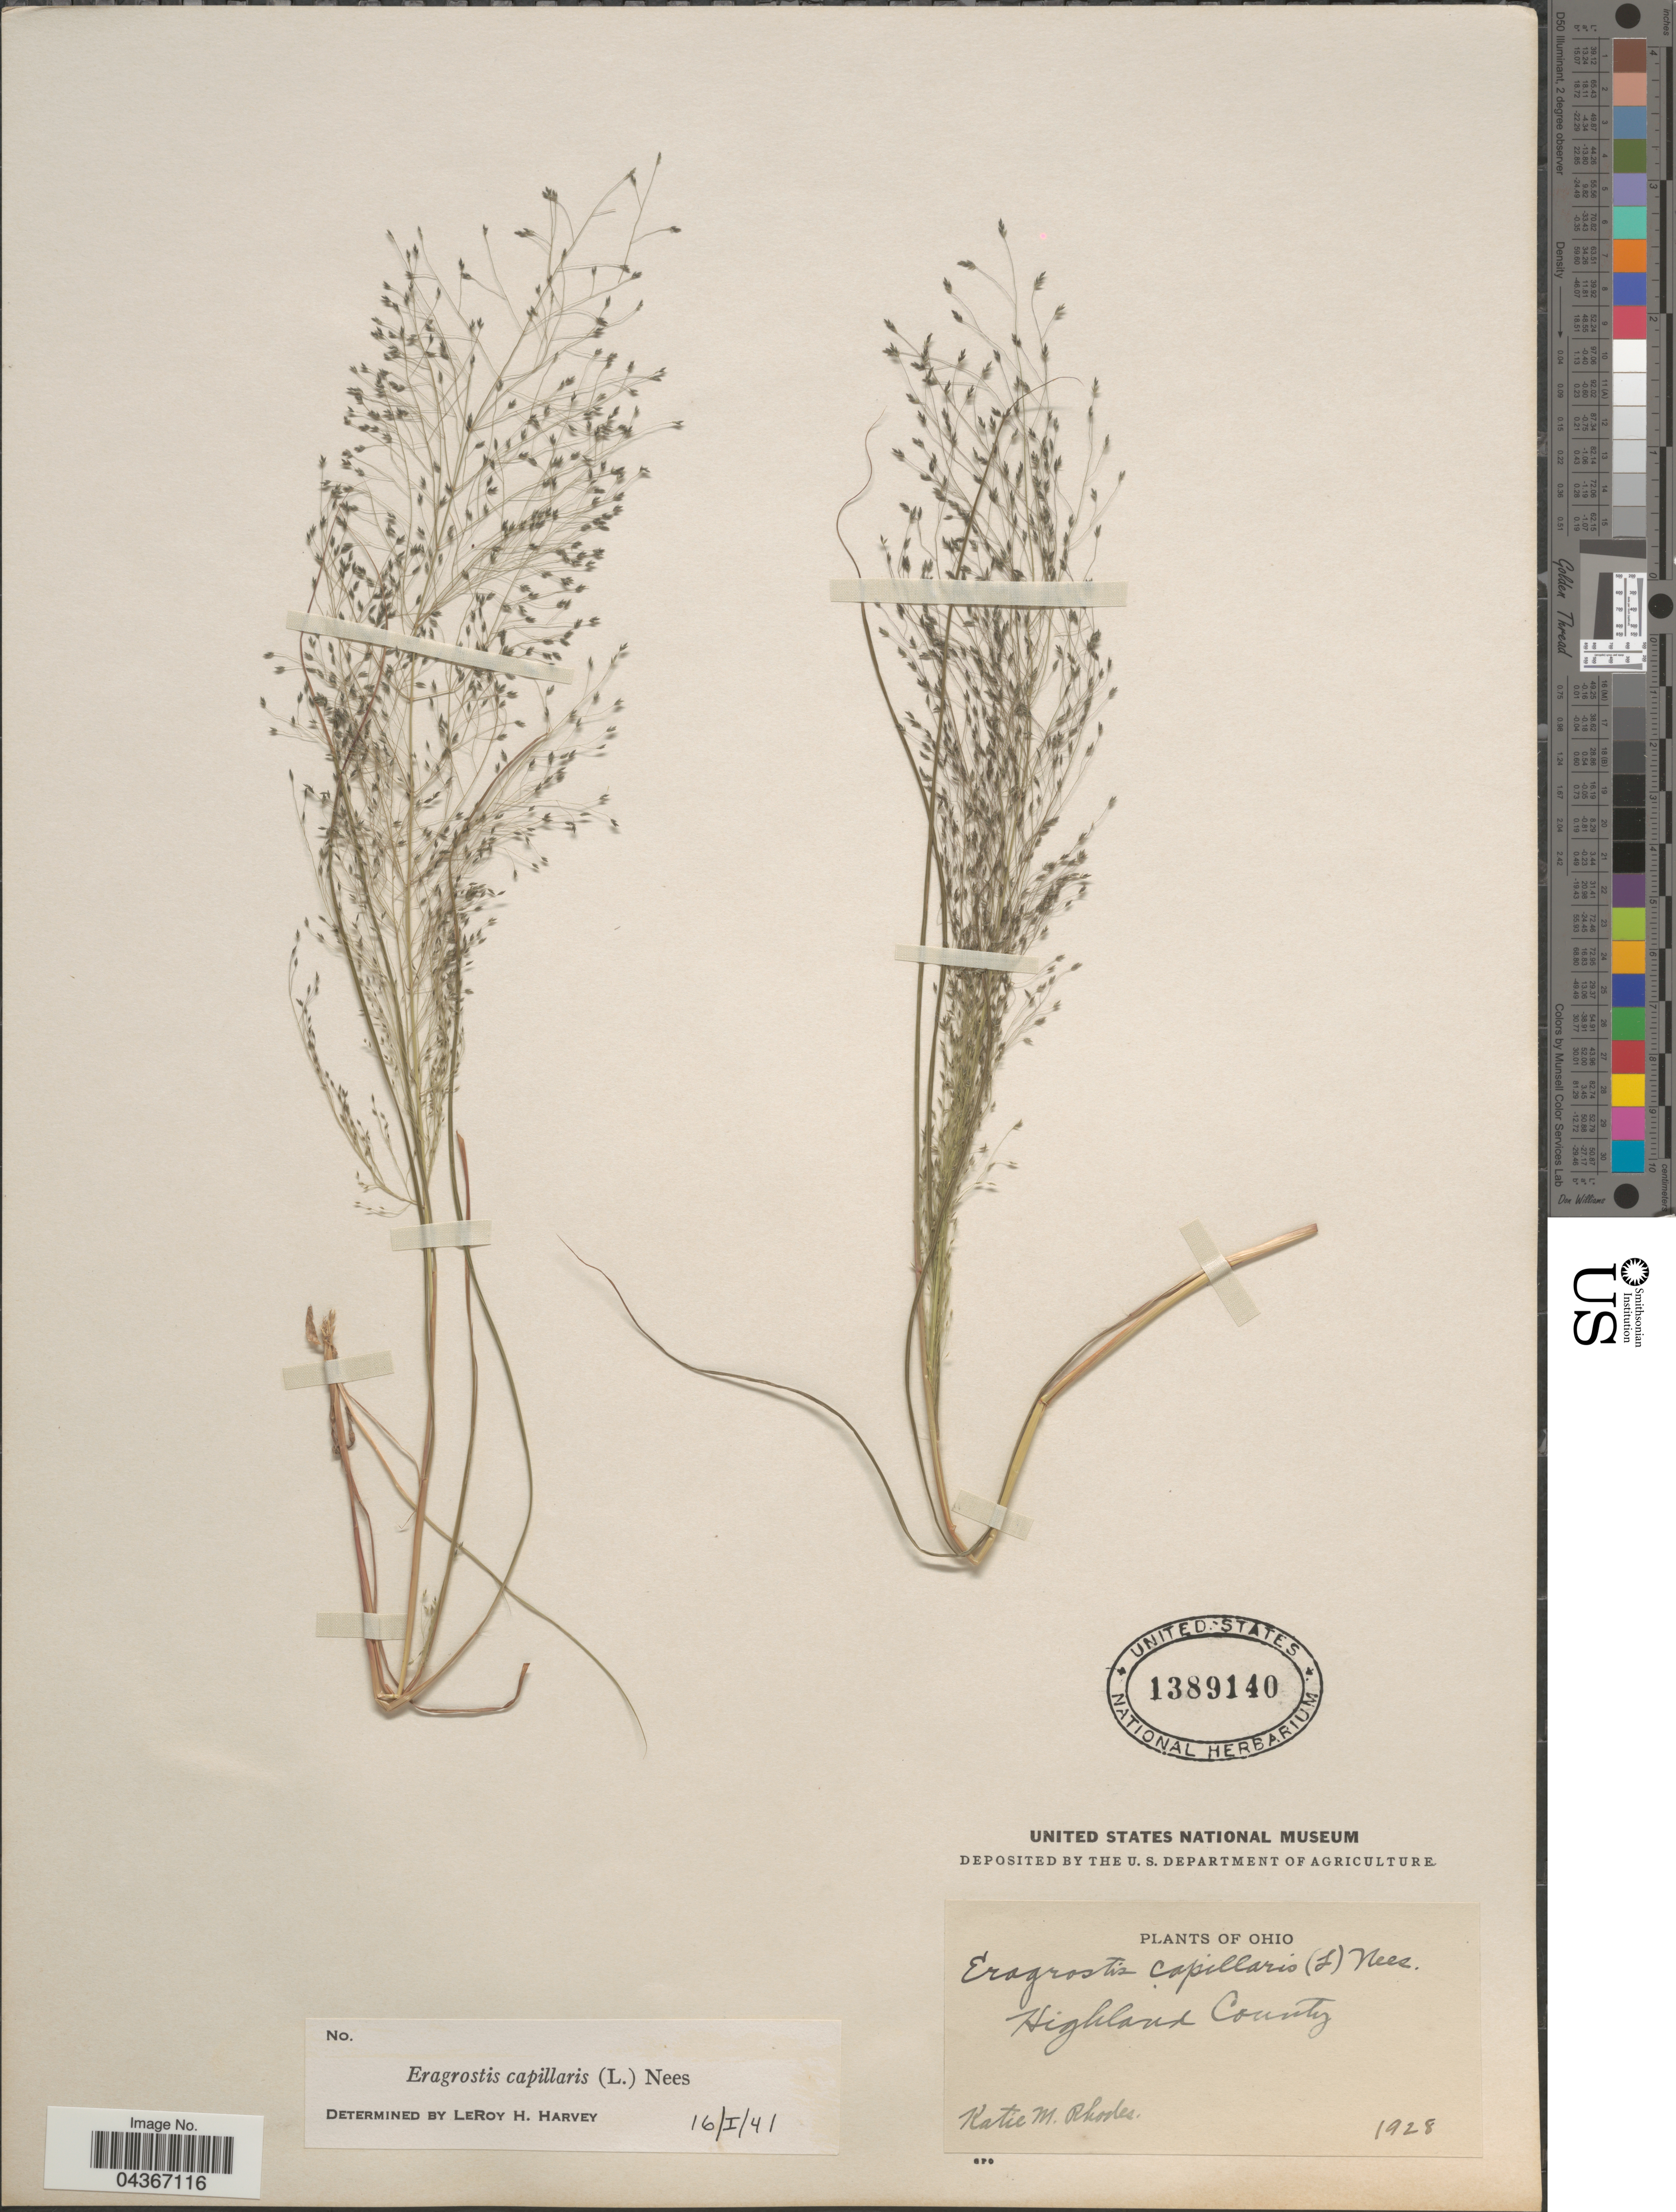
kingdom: Plantae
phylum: Tracheophyta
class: Liliopsida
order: Poales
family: Poaceae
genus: Eragrostis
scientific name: Eragrostis capillaris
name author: (L.) Nees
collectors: K. Rhodes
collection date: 1928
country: United States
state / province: Ohio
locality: Highland County.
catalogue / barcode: US 1389140